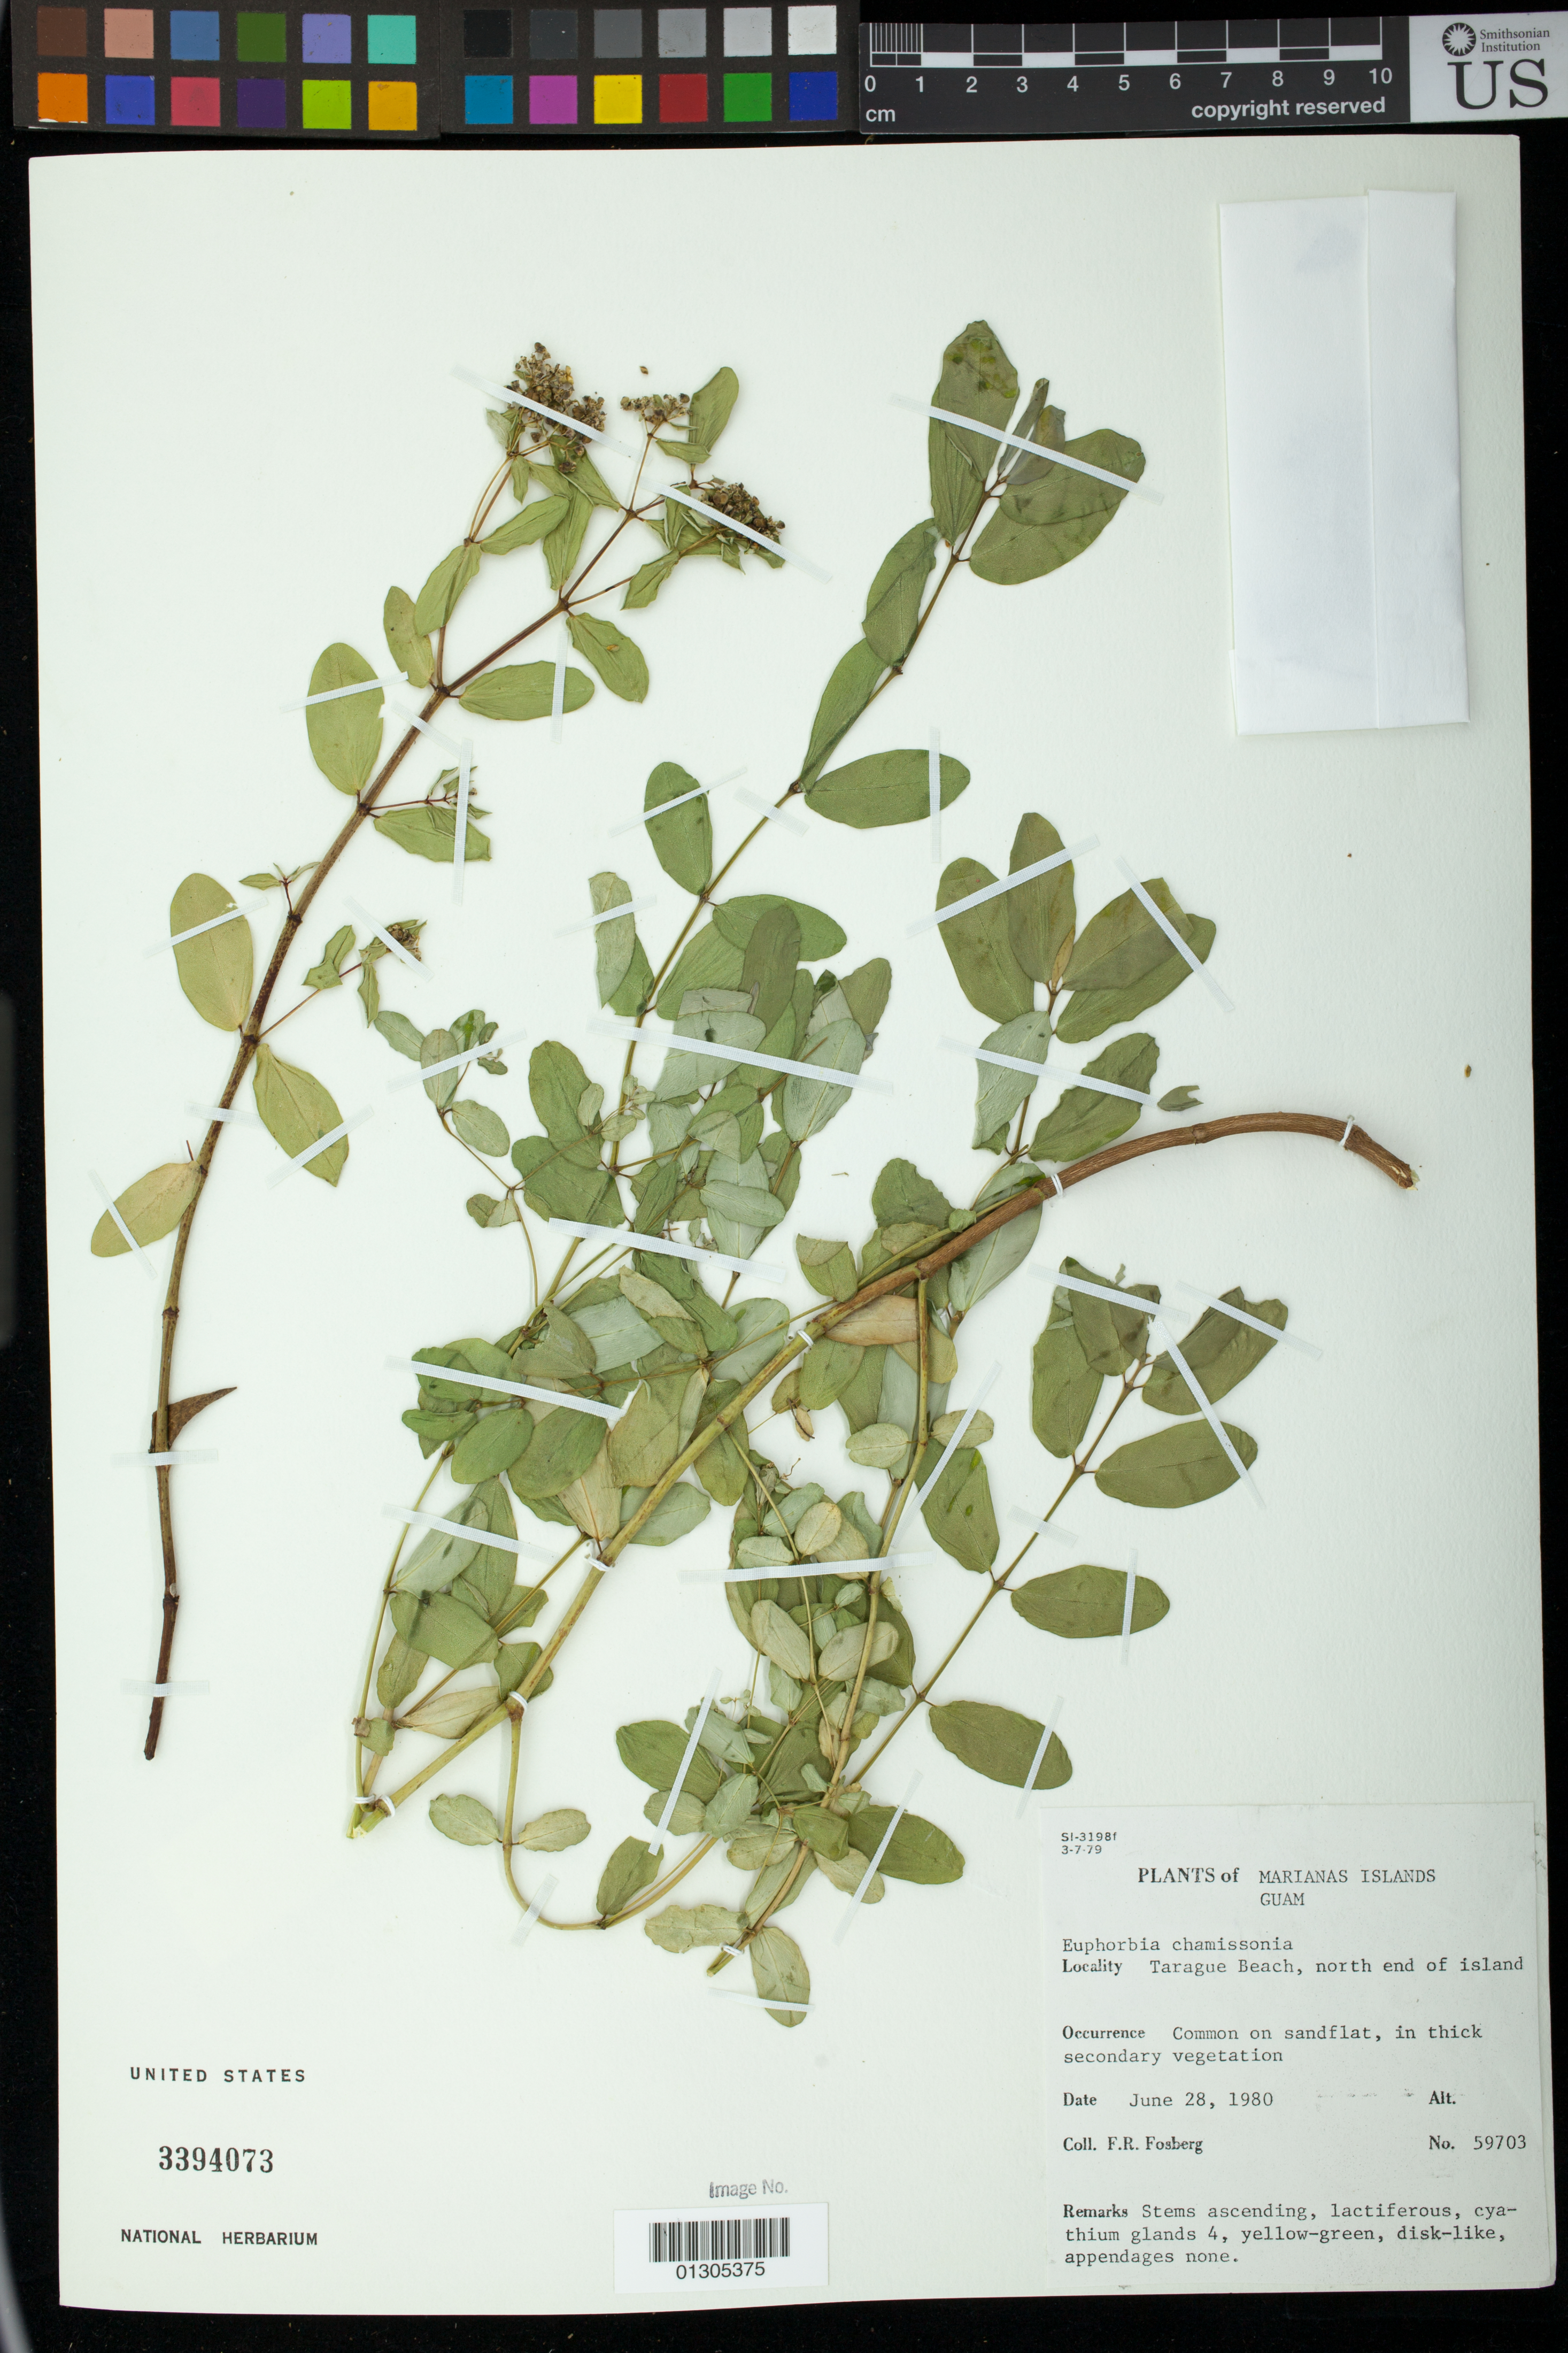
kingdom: Plantae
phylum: Tracheophyta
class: Magnoliopsida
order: Malpighiales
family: Euphorbiaceae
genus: Euphorbia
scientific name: Euphorbia chamissonis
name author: (Klotzsch ex Klotzsch & Garcke) Boiss.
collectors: F. R. Fosberg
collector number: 59703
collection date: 1980-06-28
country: Guam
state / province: Yigo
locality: Tarague Beach, north end of island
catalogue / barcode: US 3394073